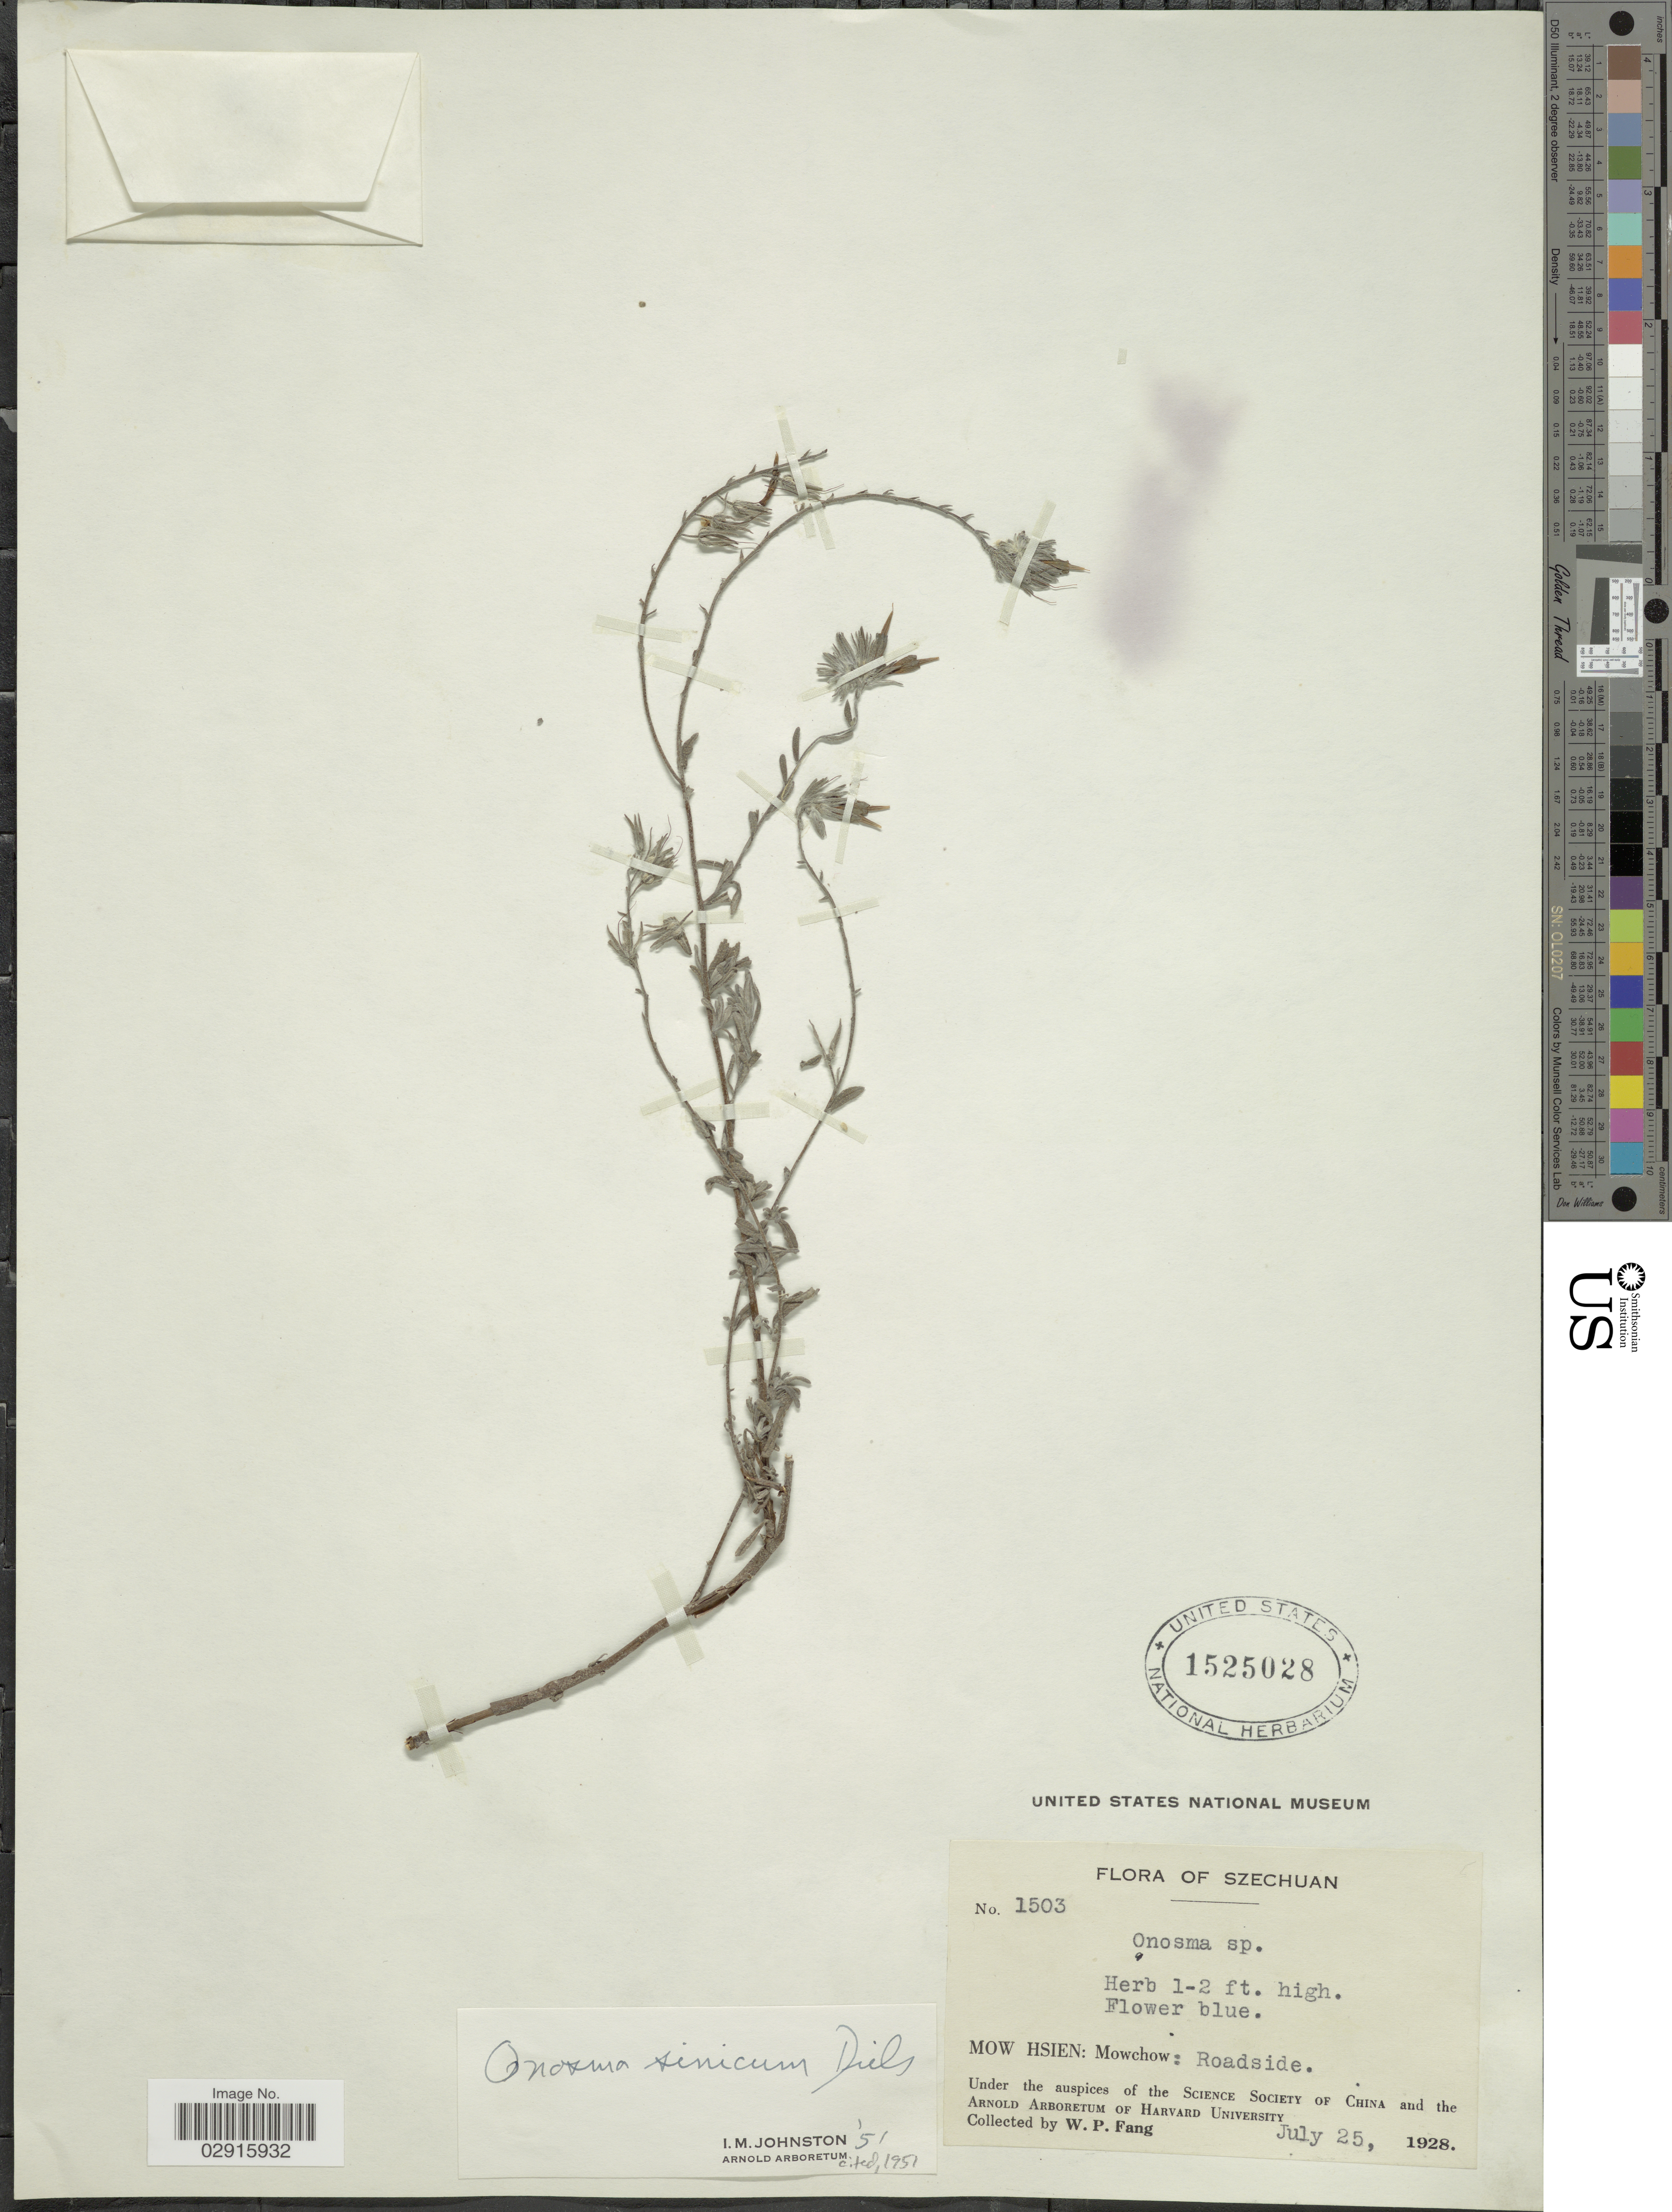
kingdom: Plantae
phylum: Tracheophyta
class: Magnoliopsida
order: Boraginales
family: Boraginaceae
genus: Onosma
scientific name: Onosma sinicum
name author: Diels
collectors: W. P. Fang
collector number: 1503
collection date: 1928-07-25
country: China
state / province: Sichuan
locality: Szechuan, Mow Hsien, Mowchow, Roadside.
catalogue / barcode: US 1525028